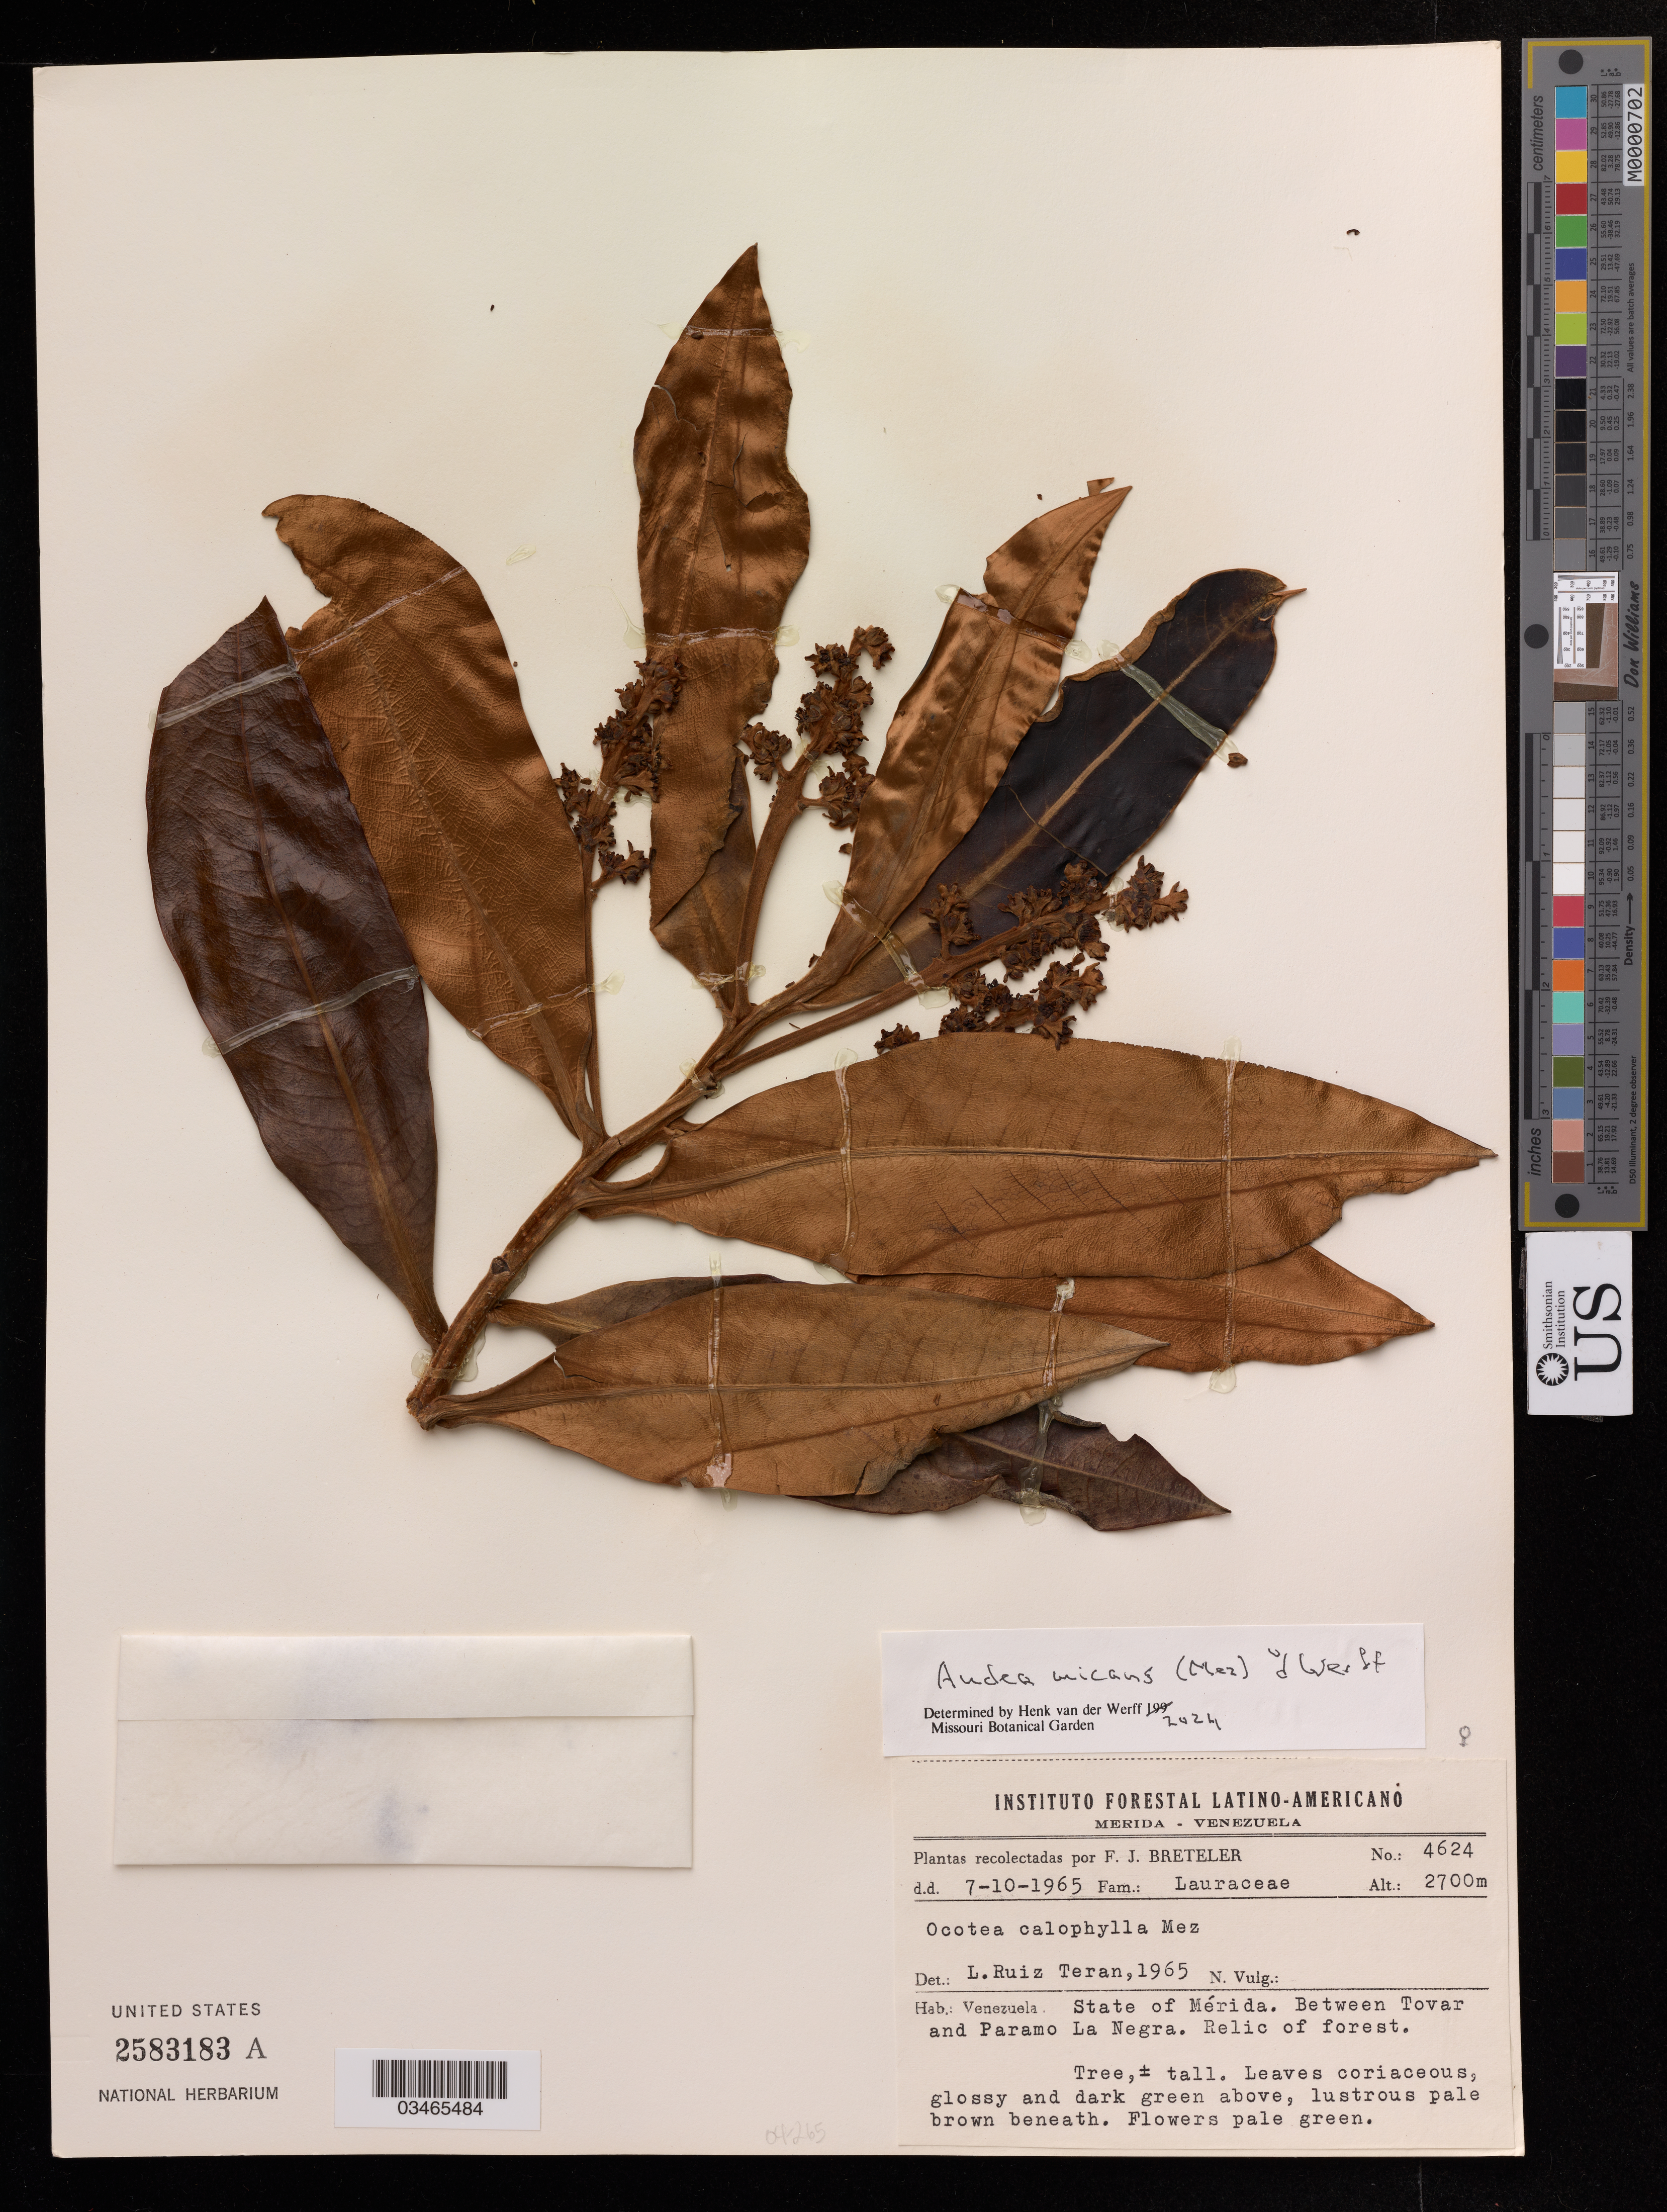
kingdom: Plantae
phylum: Tracheophyta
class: Magnoliopsida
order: Laurales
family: Lauraceae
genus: Andea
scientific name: Andea micans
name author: (Mez) van der Werff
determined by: van der Werff, H. H.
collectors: F. Breteler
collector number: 4624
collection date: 1965-10-07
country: Venezuela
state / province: Merida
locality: Between Tovar and Paramo La Negra. Relic of forest.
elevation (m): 2700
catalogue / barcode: US 2583183A